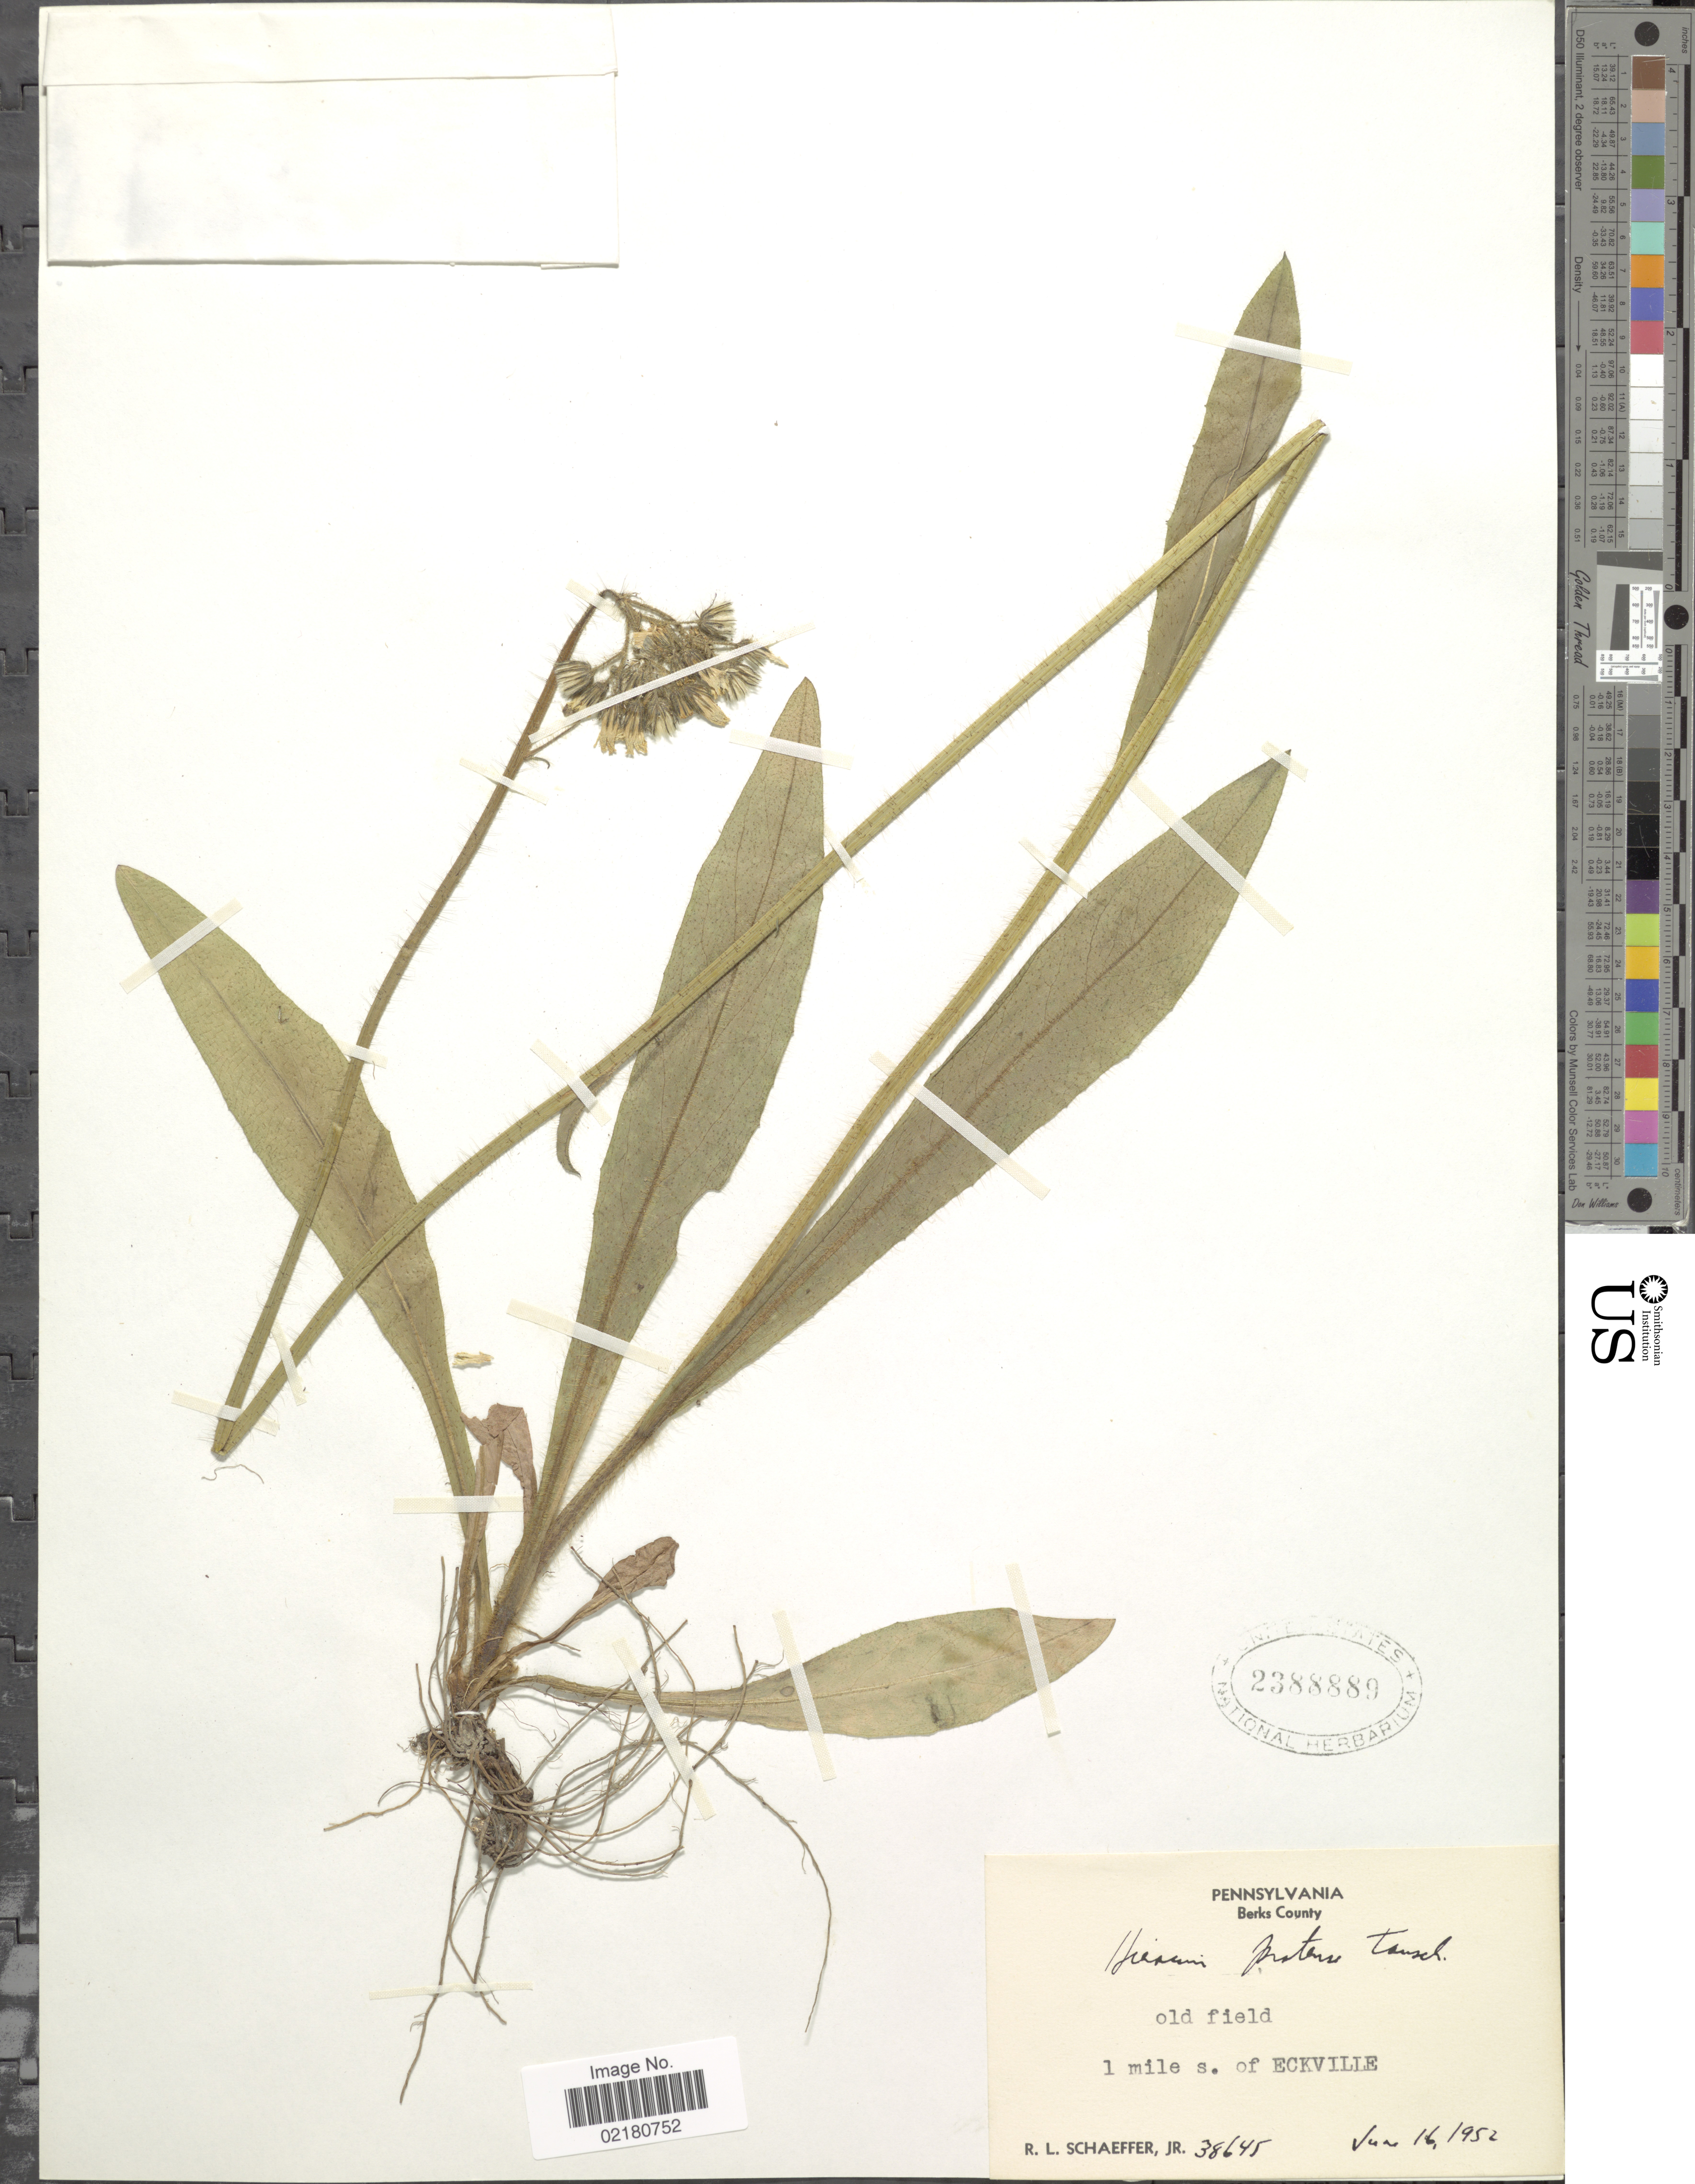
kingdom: Plantae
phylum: Tracheophyta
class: Magnoliopsida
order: Asterales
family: Asteraceae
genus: Pilosella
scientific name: Pilosella caespitosa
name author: (Dumort.) P. D. Sell & C. West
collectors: R. L. Schaeffer Jr.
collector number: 38645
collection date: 1952-06-16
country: United States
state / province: Pennsylvania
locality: Pennysylvania, Berks County, old field, 1 mile s. of Eckvilie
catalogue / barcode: US 2388889